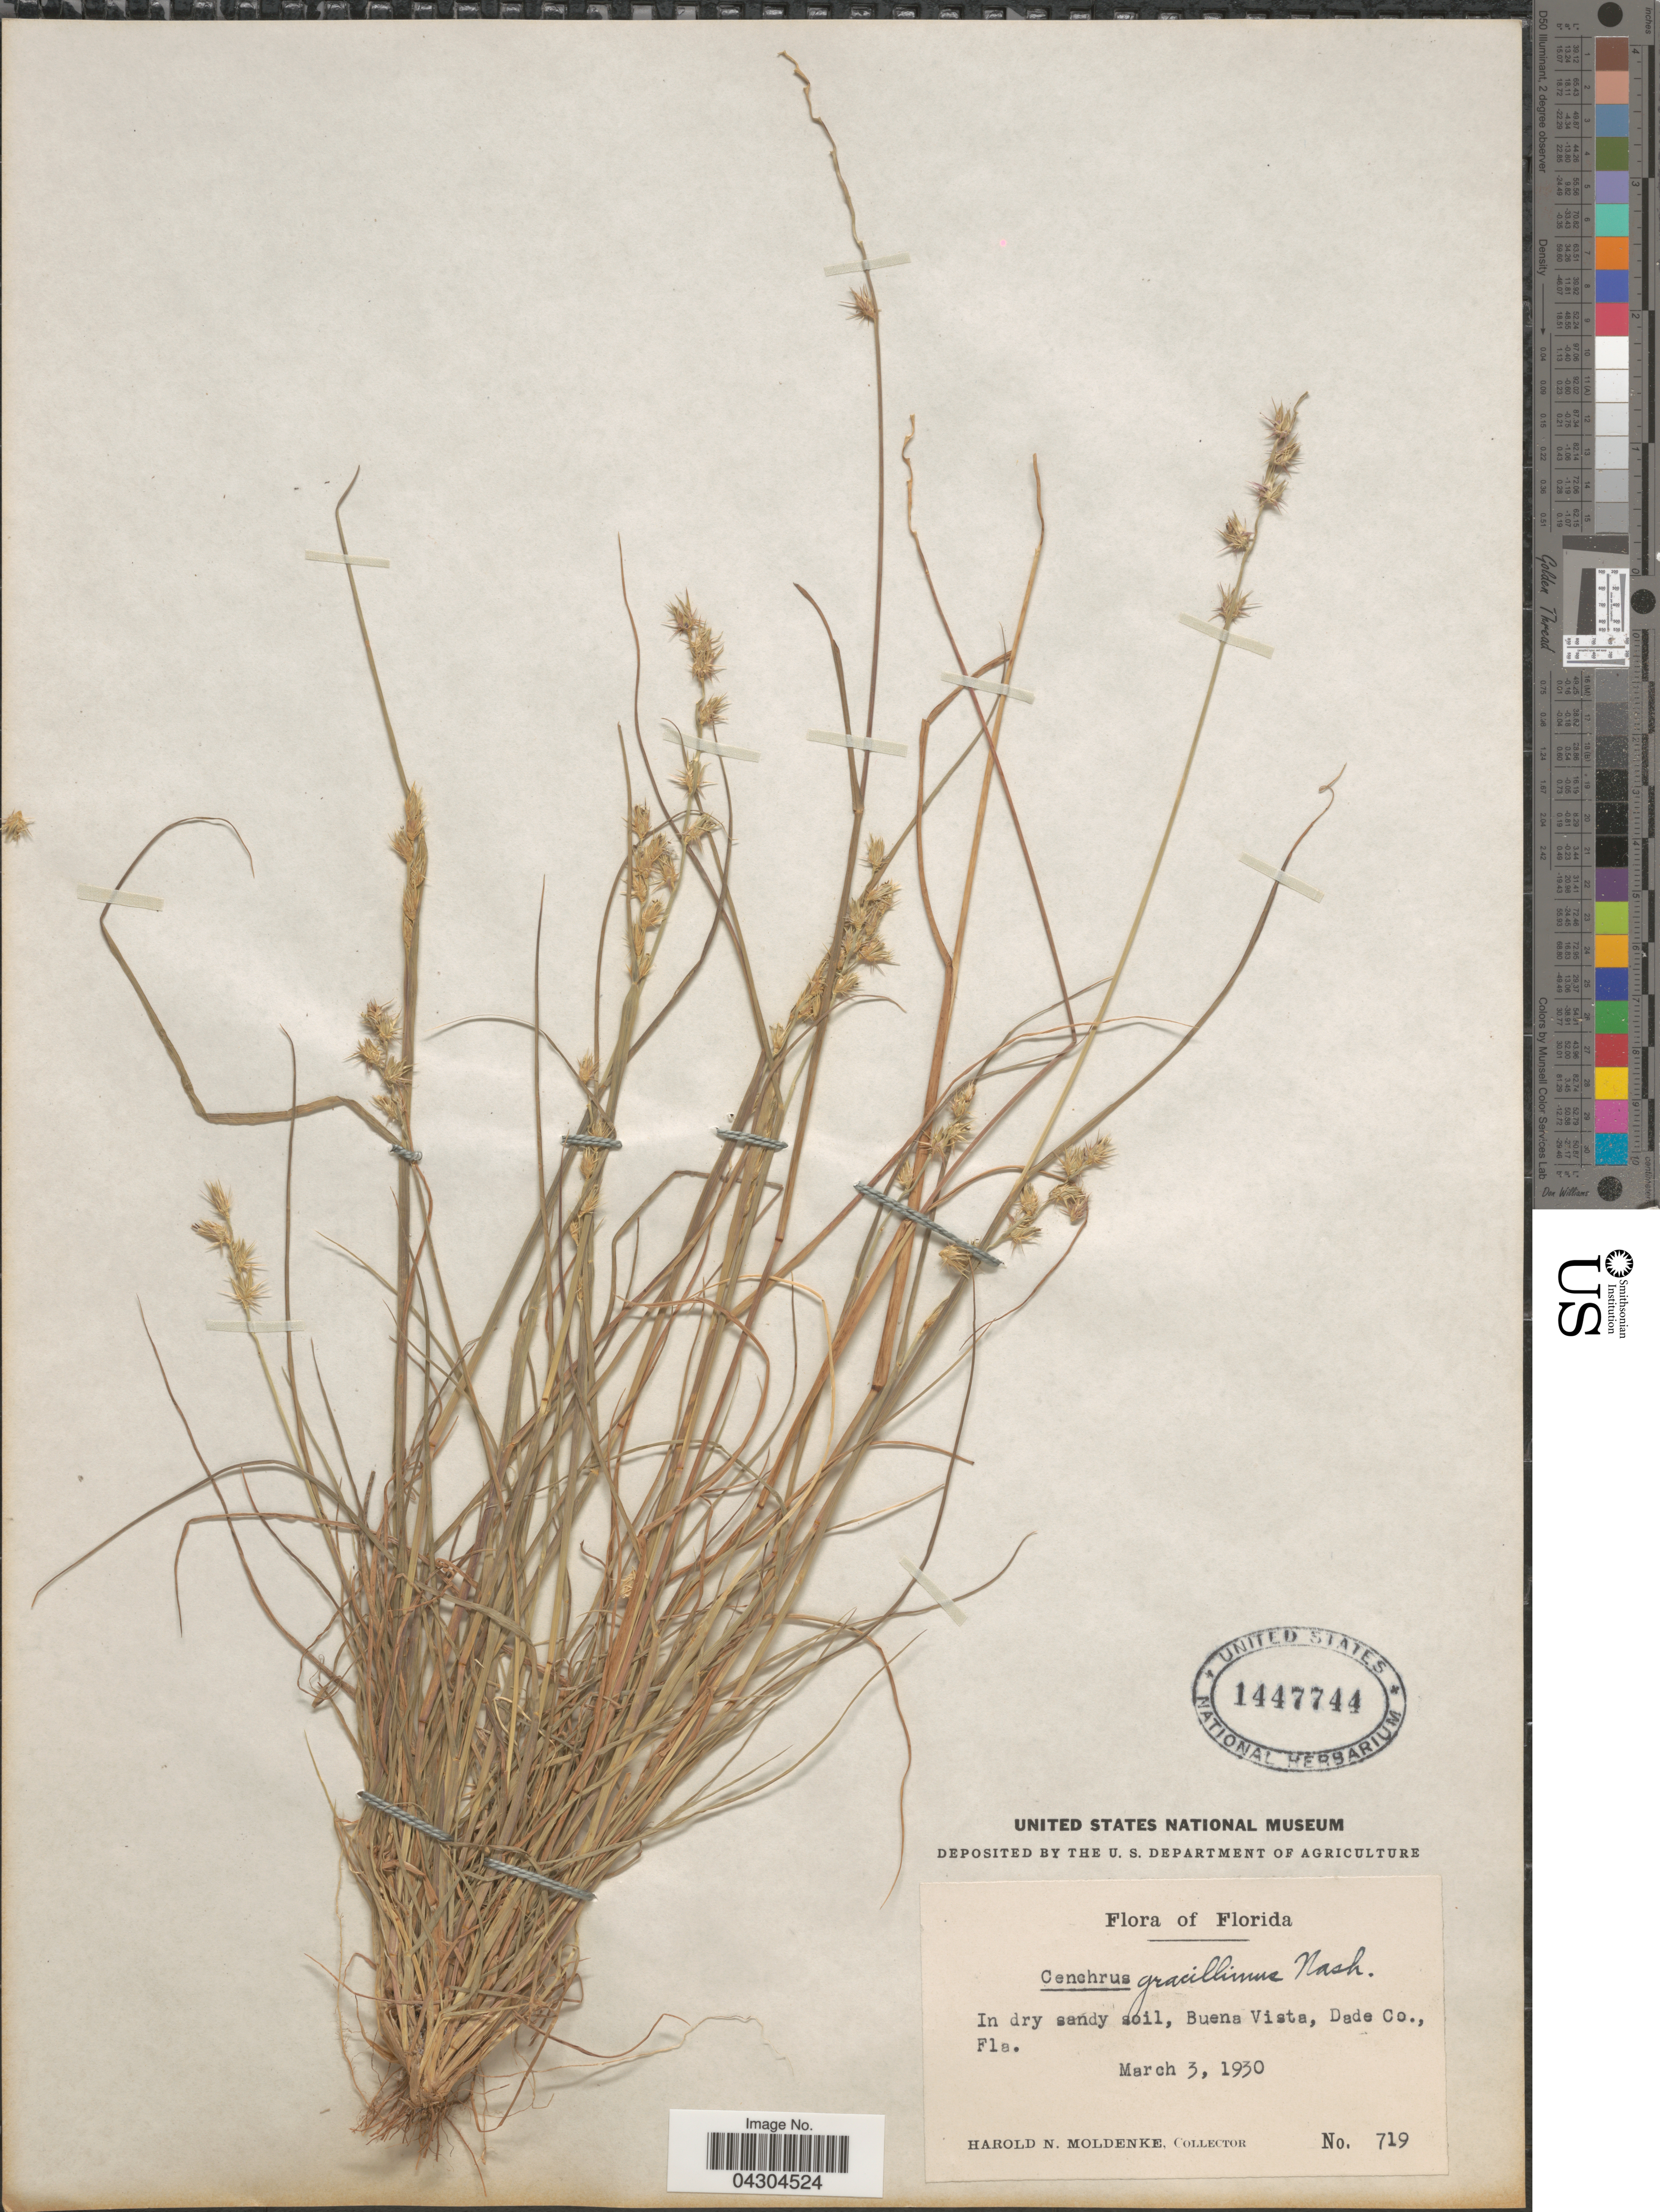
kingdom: Plantae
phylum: Tracheophyta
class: Liliopsida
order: Poales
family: Poaceae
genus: Cenchrus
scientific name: Cenchrus gracillimus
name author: Nash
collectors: H. N. Moldenke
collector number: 719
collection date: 1930-03-03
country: United States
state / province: Florida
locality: In dry sandy soil, Buena Vista, Dade Co.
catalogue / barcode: US 1447744